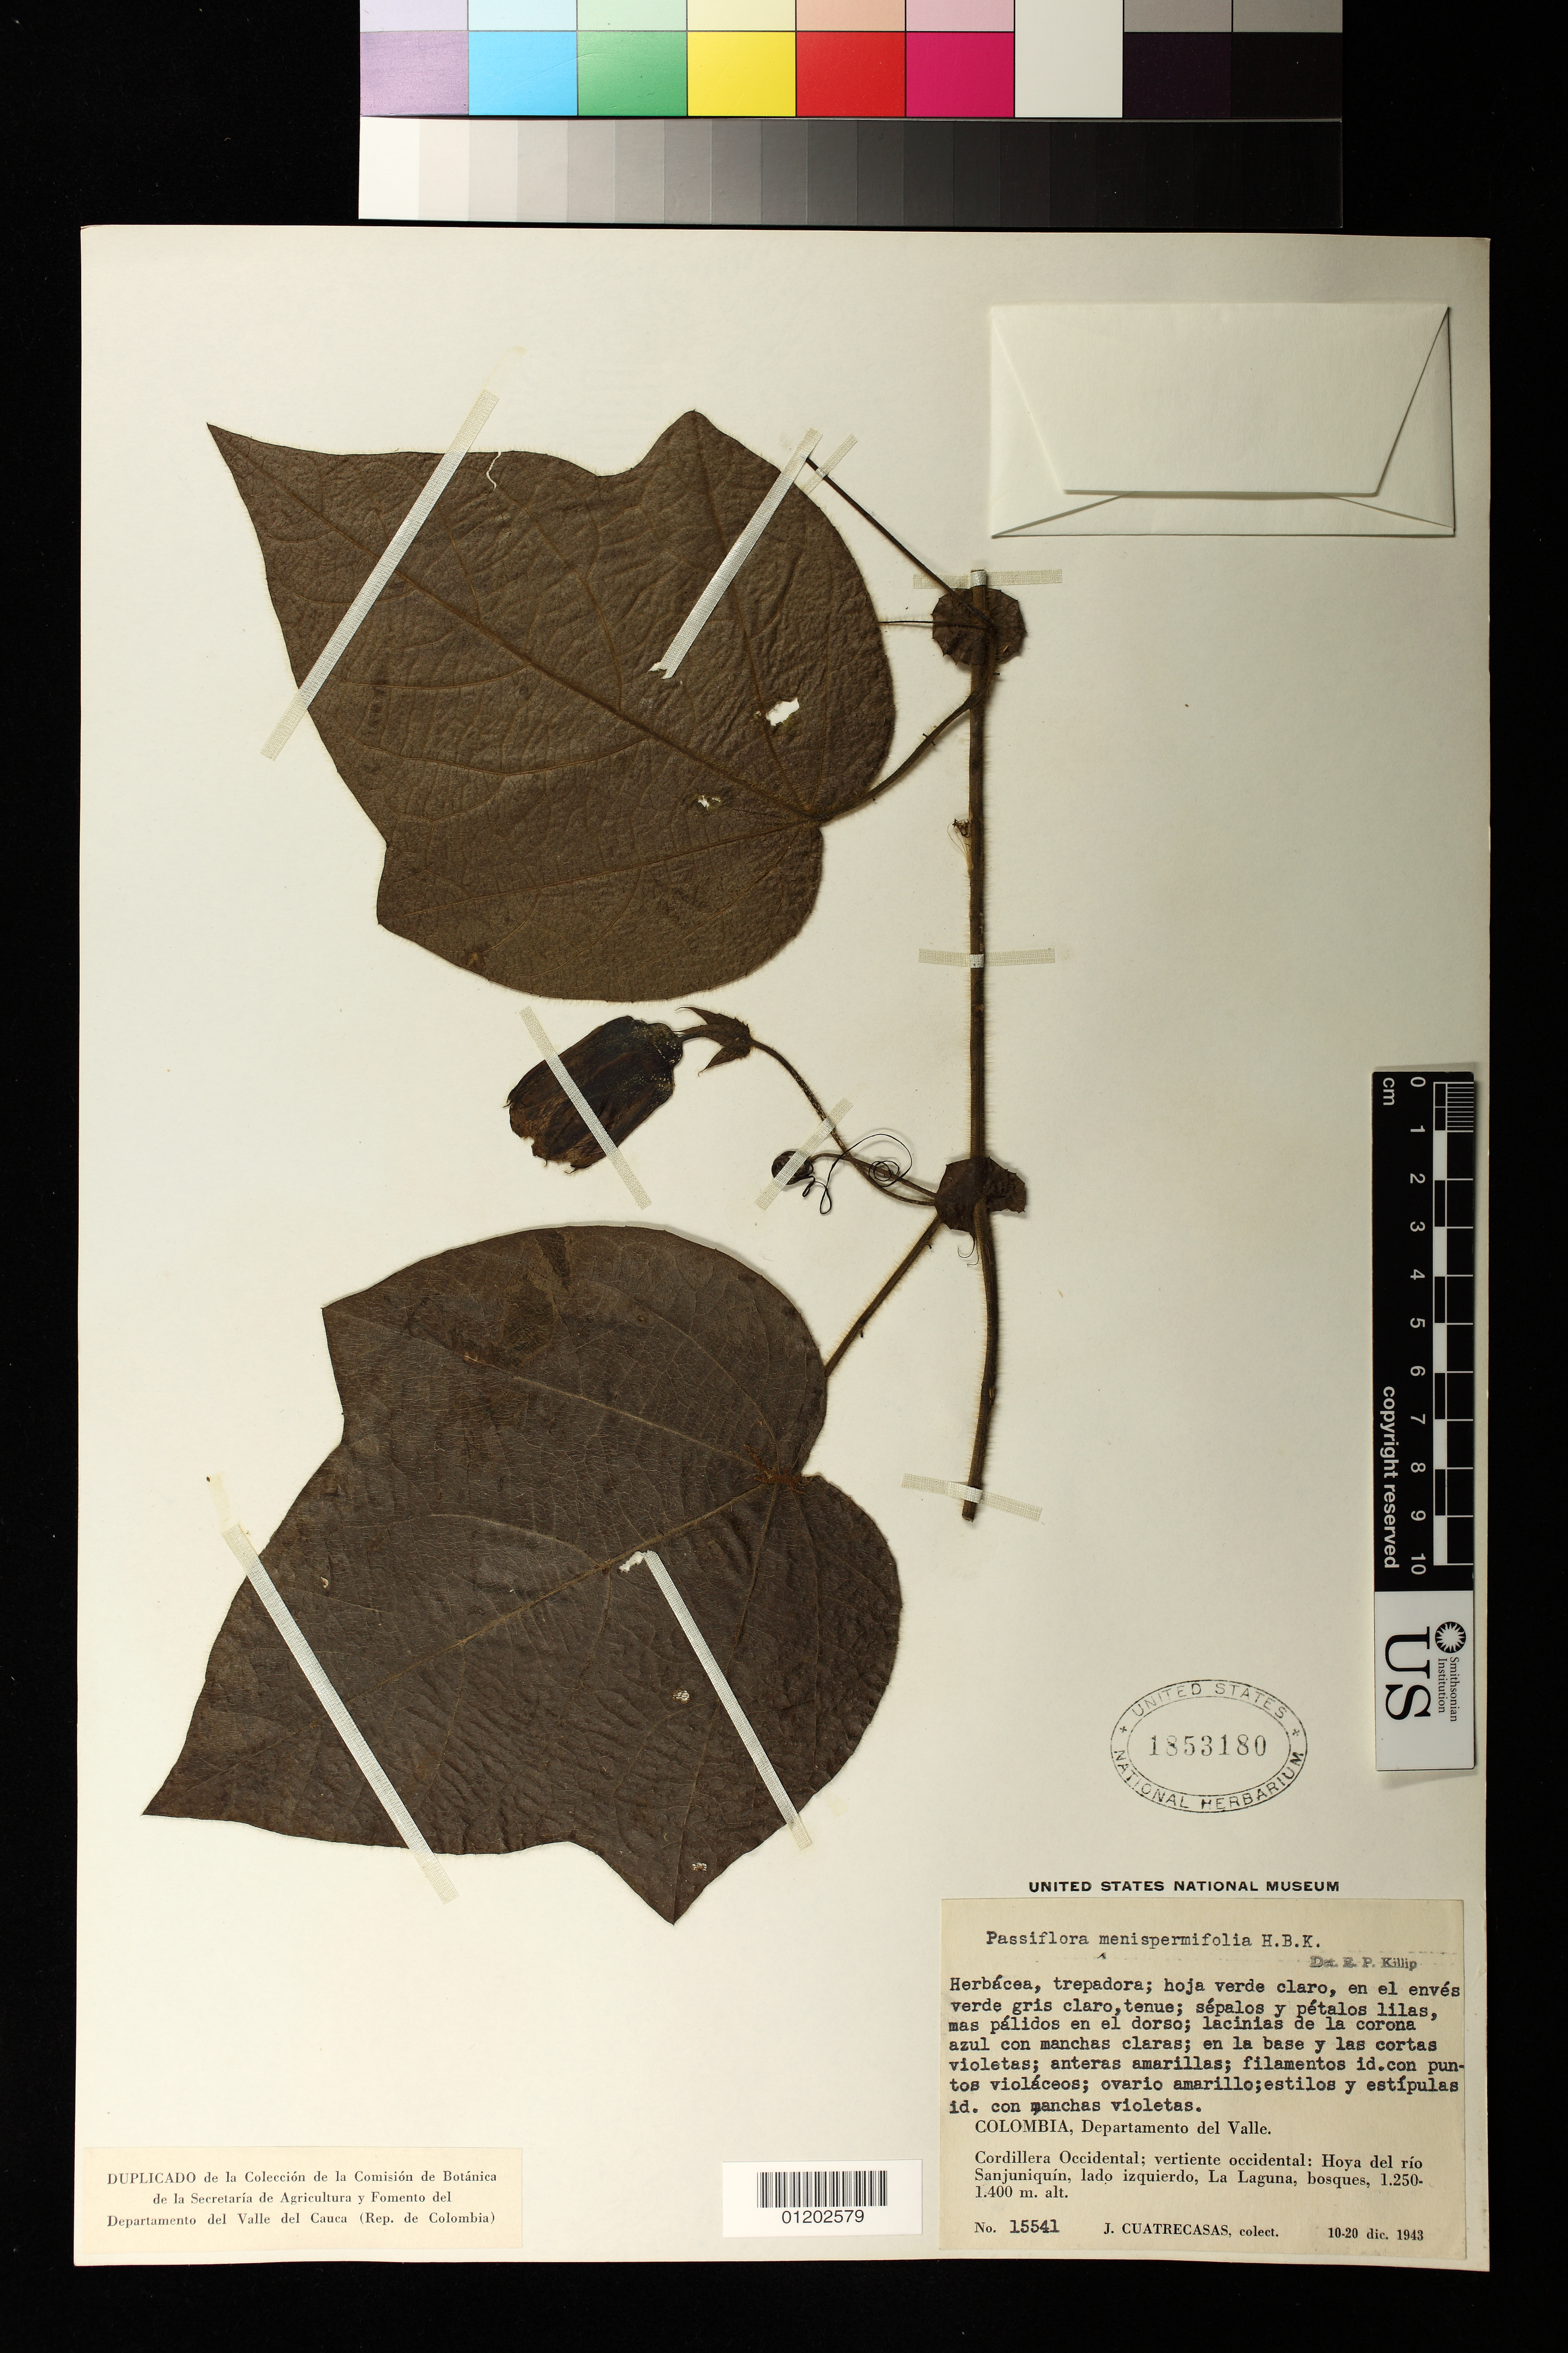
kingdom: Plantae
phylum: Tracheophyta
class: Magnoliopsida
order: Malpighiales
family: Passifloraceae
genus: Passiflora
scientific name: Passiflora menispermifolia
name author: Kunth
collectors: J. Cuatrecasas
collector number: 15541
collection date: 1943-12-10/1943-12-20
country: Colombia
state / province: Valle del Cauca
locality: Mountains, Western Cordillera, western slope;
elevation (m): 1250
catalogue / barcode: US 1853180